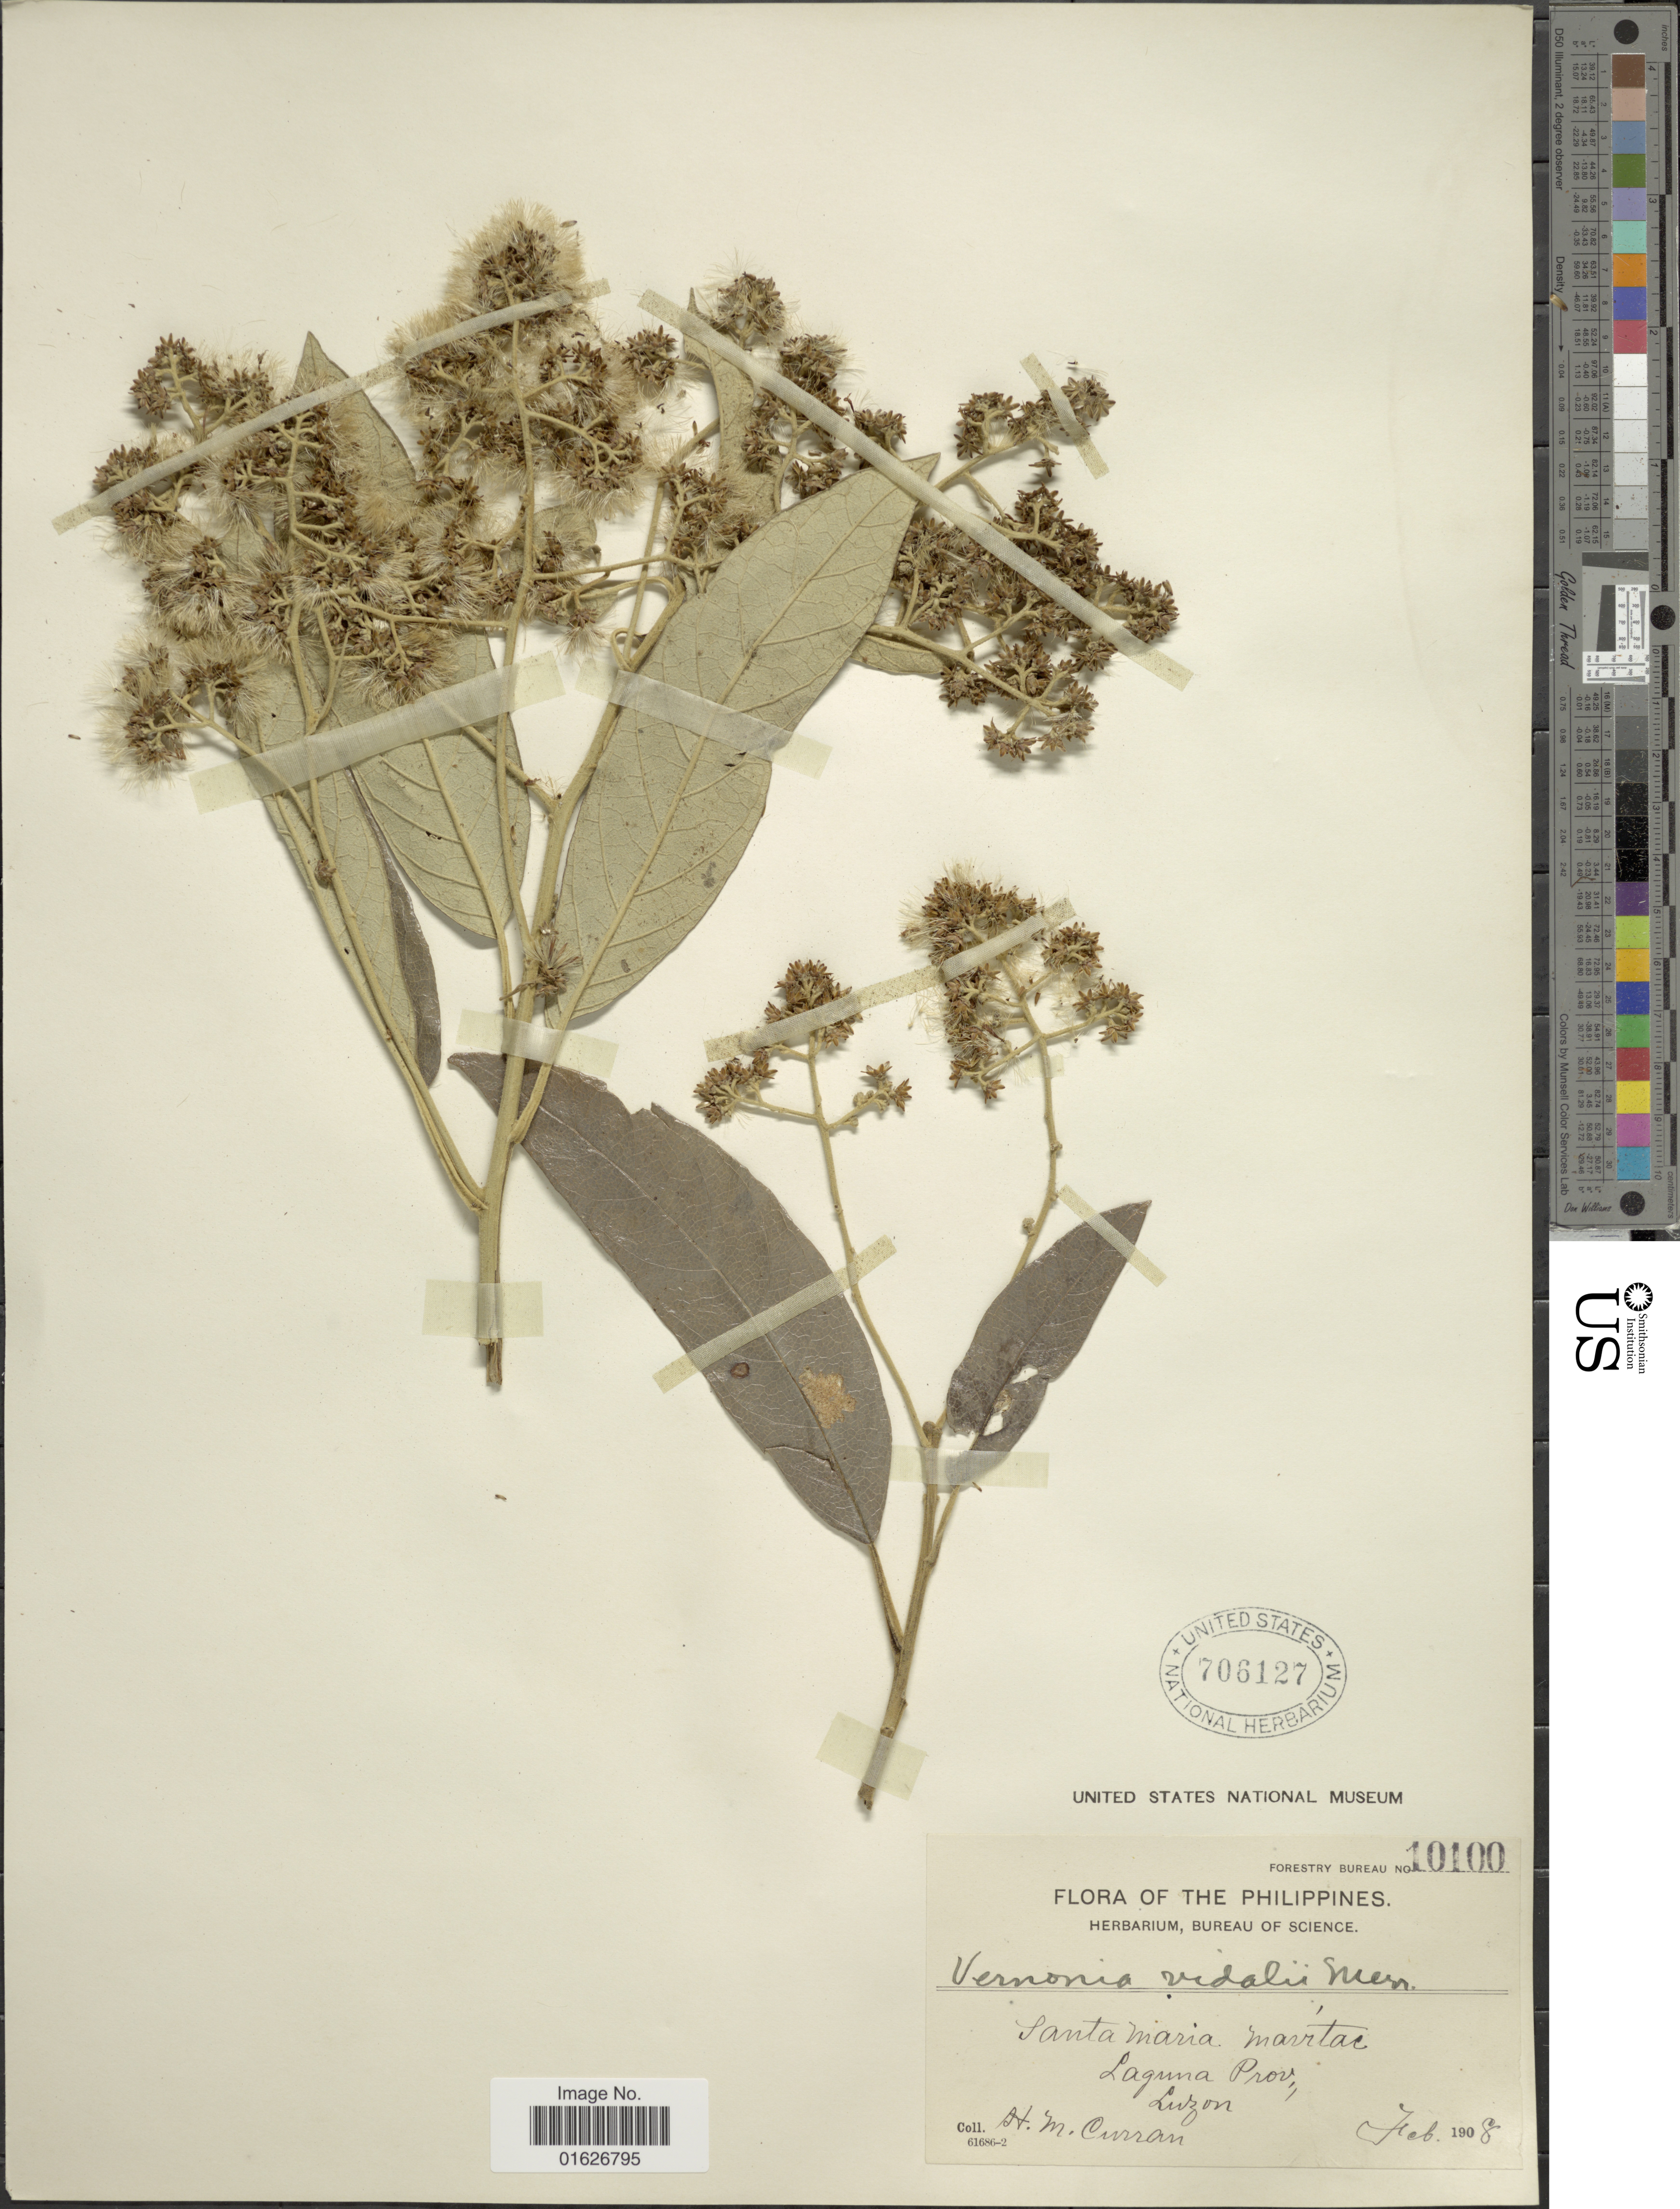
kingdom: Plantae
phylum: Tracheophyta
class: Magnoliopsida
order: Asterales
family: Asteraceae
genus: Strobocalyx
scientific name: Strobocalyx vidalii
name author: (G. Merr.) H. Rob.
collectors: H. M. Curran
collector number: Forestry Bureau 10100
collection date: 1908-02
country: Philippines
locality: Santa Maria, Martic, Laguna Prov, Luzon.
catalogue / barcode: US 706127